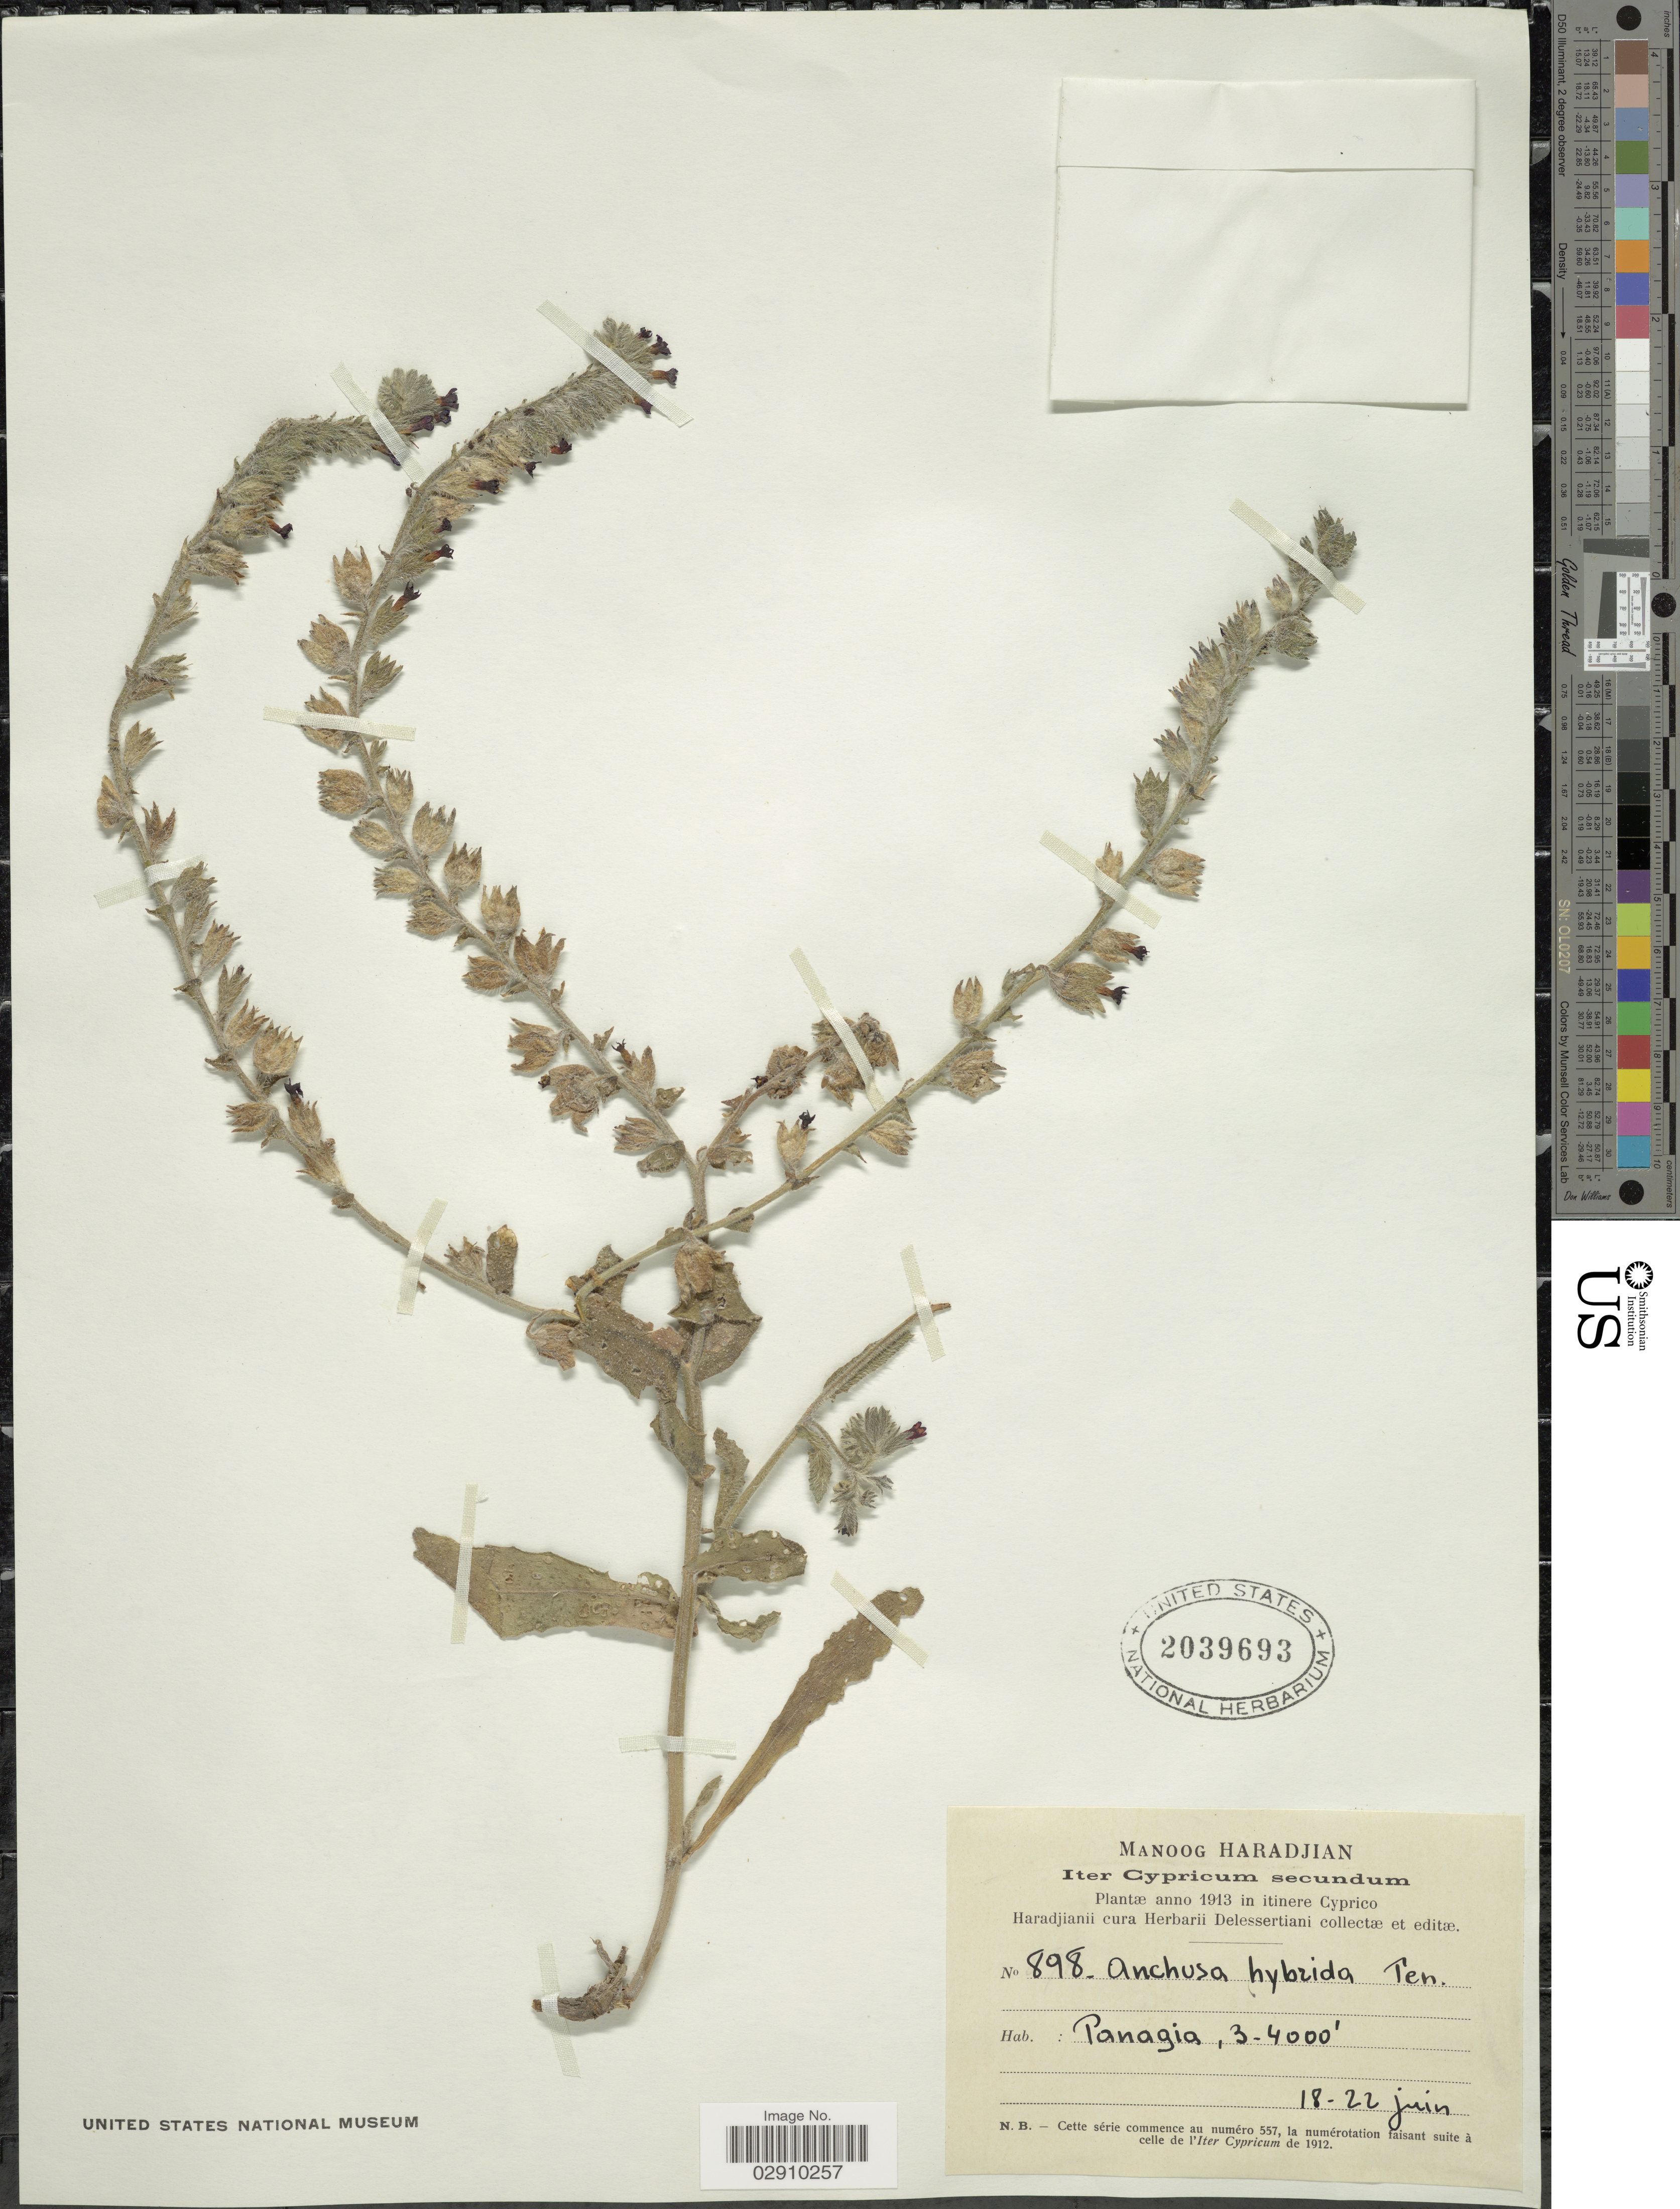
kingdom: Plantae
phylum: Tracheophyta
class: Magnoliopsida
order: Boraginales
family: Boraginaceae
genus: Anchusa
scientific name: Anchusa hybrida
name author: Ten.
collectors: M. Haradjian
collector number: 898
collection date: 1913-06-18/1913-06-22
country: Greece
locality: Cyprico. Panagia.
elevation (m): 914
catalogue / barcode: US 2039693